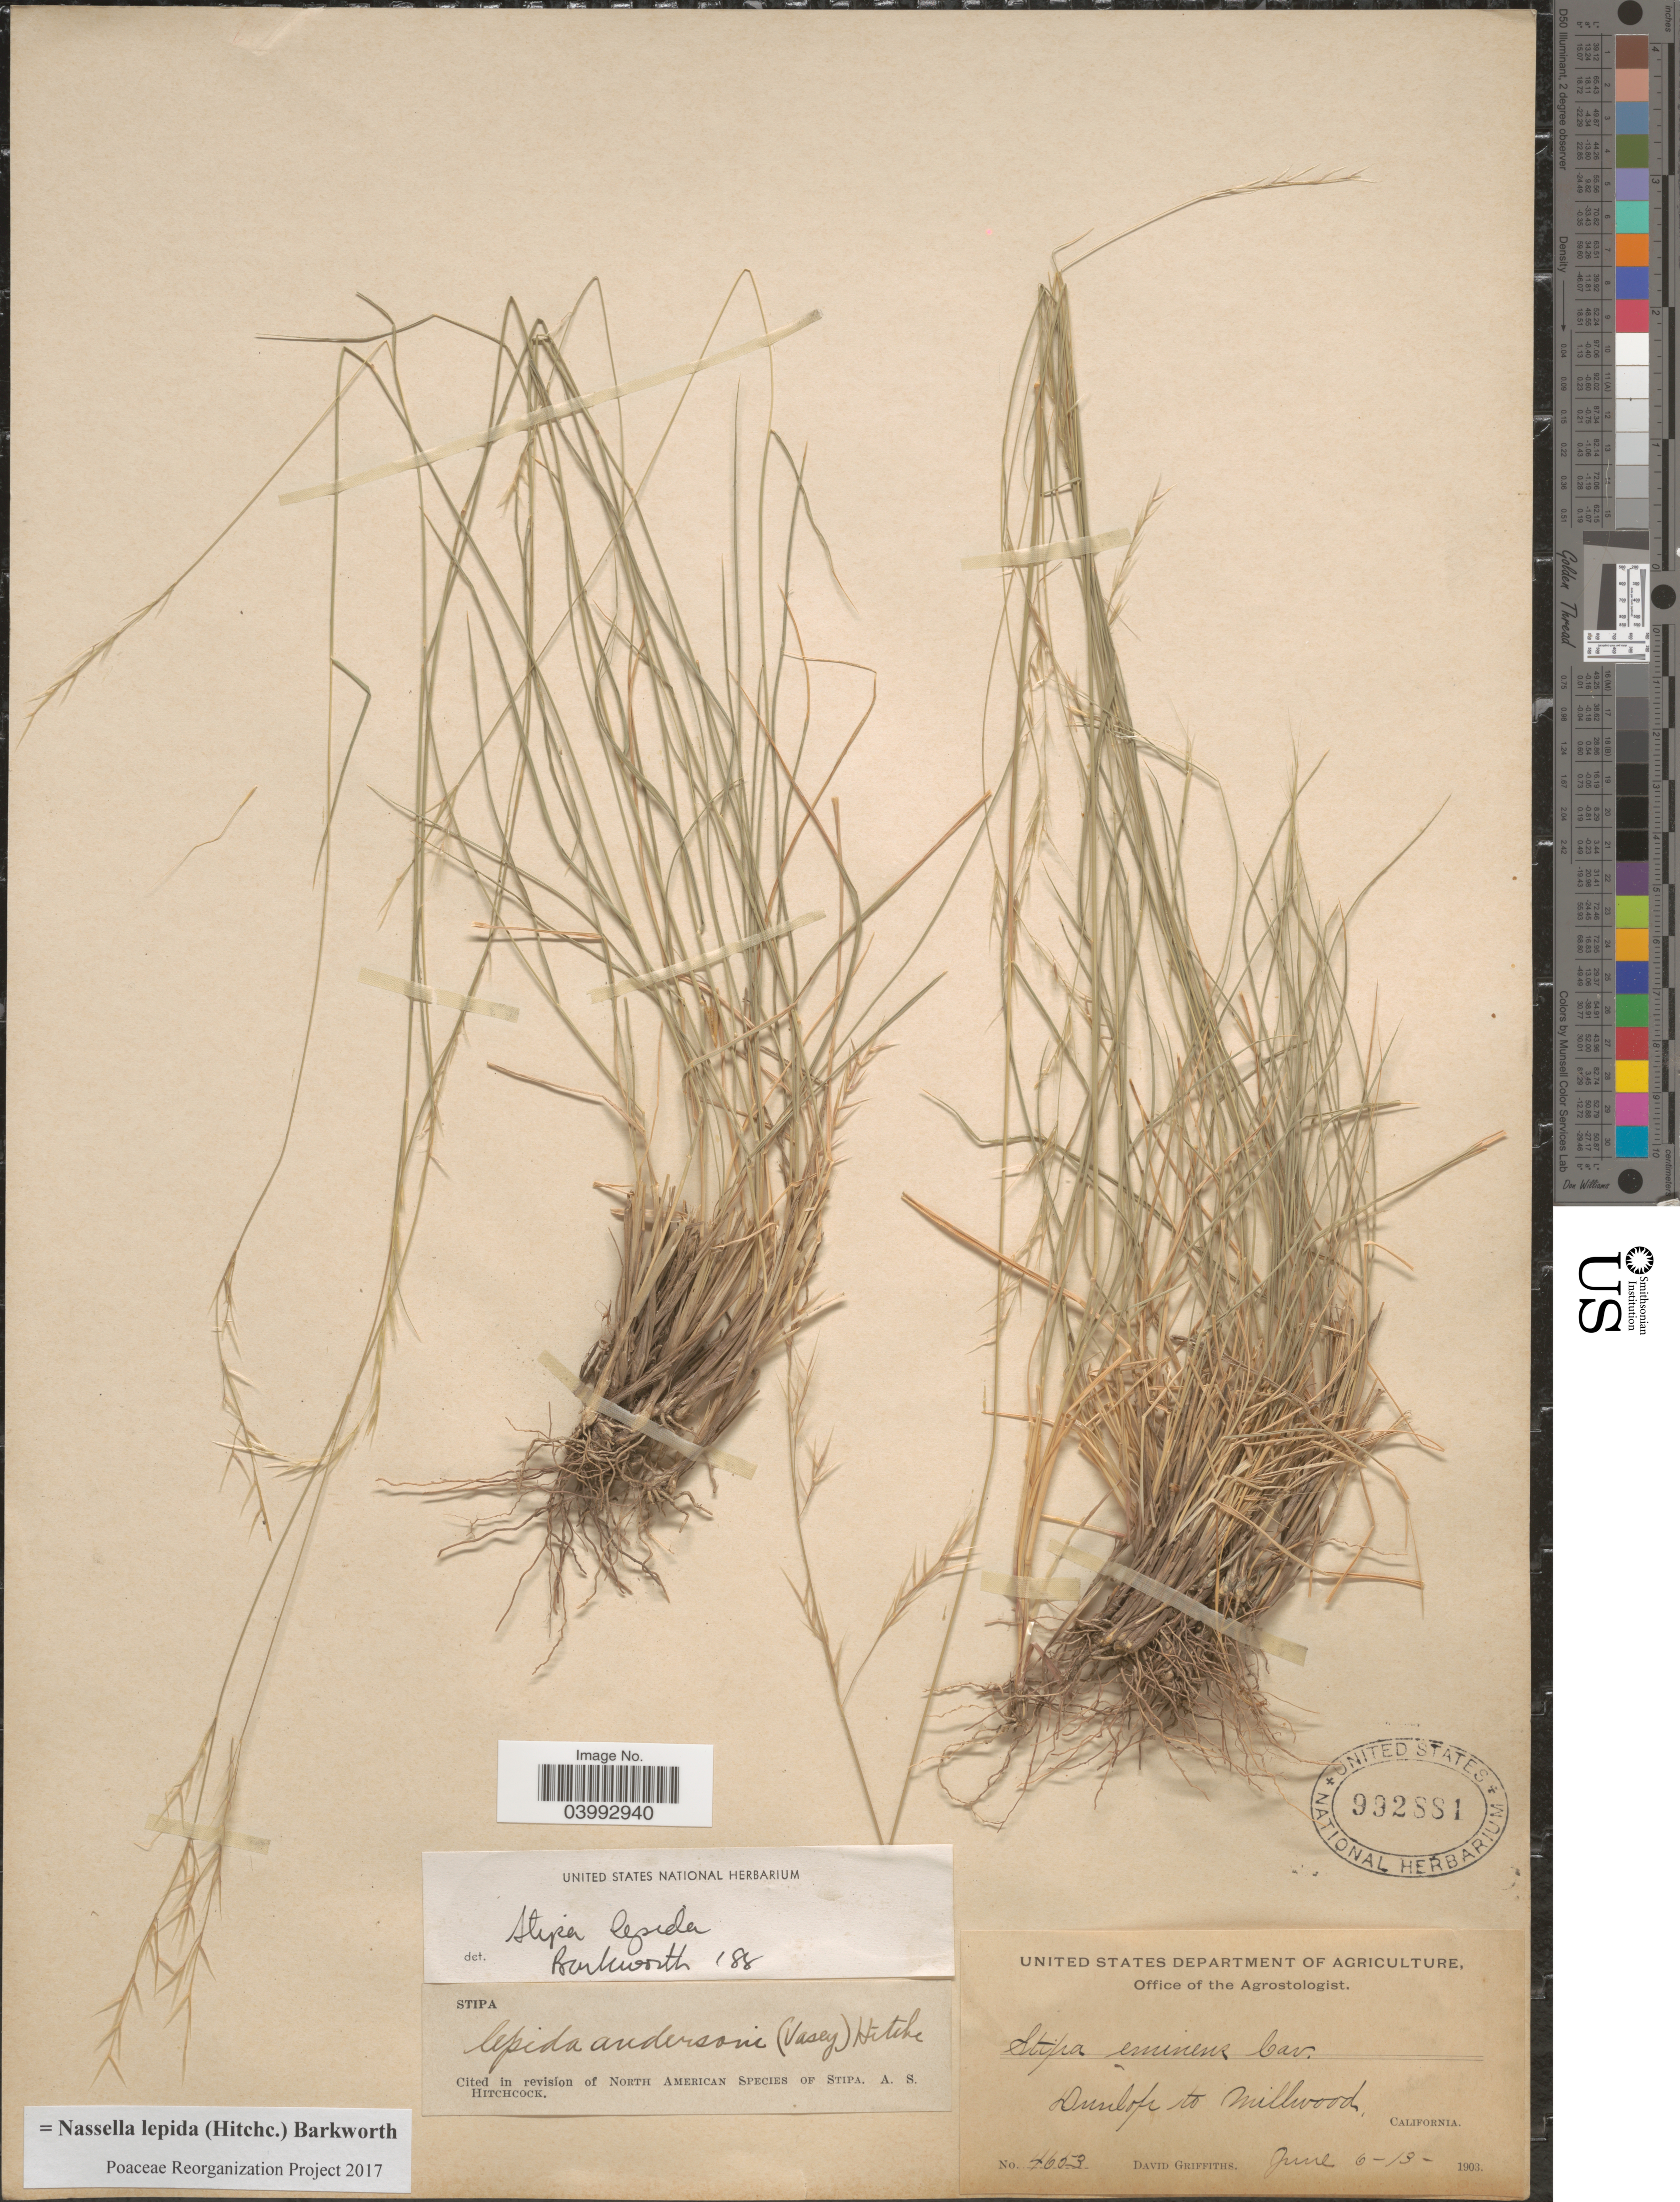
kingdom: Plantae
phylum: Tracheophyta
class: Liliopsida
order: Poales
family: Poaceae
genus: Nassella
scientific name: Nassella lepida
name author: (Hitchc.) Barkworth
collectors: D. Griffiths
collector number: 4653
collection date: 1903-06-06/1903-06-13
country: United States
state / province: California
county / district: Fresno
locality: Dunlop to Millwood.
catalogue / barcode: US 992881